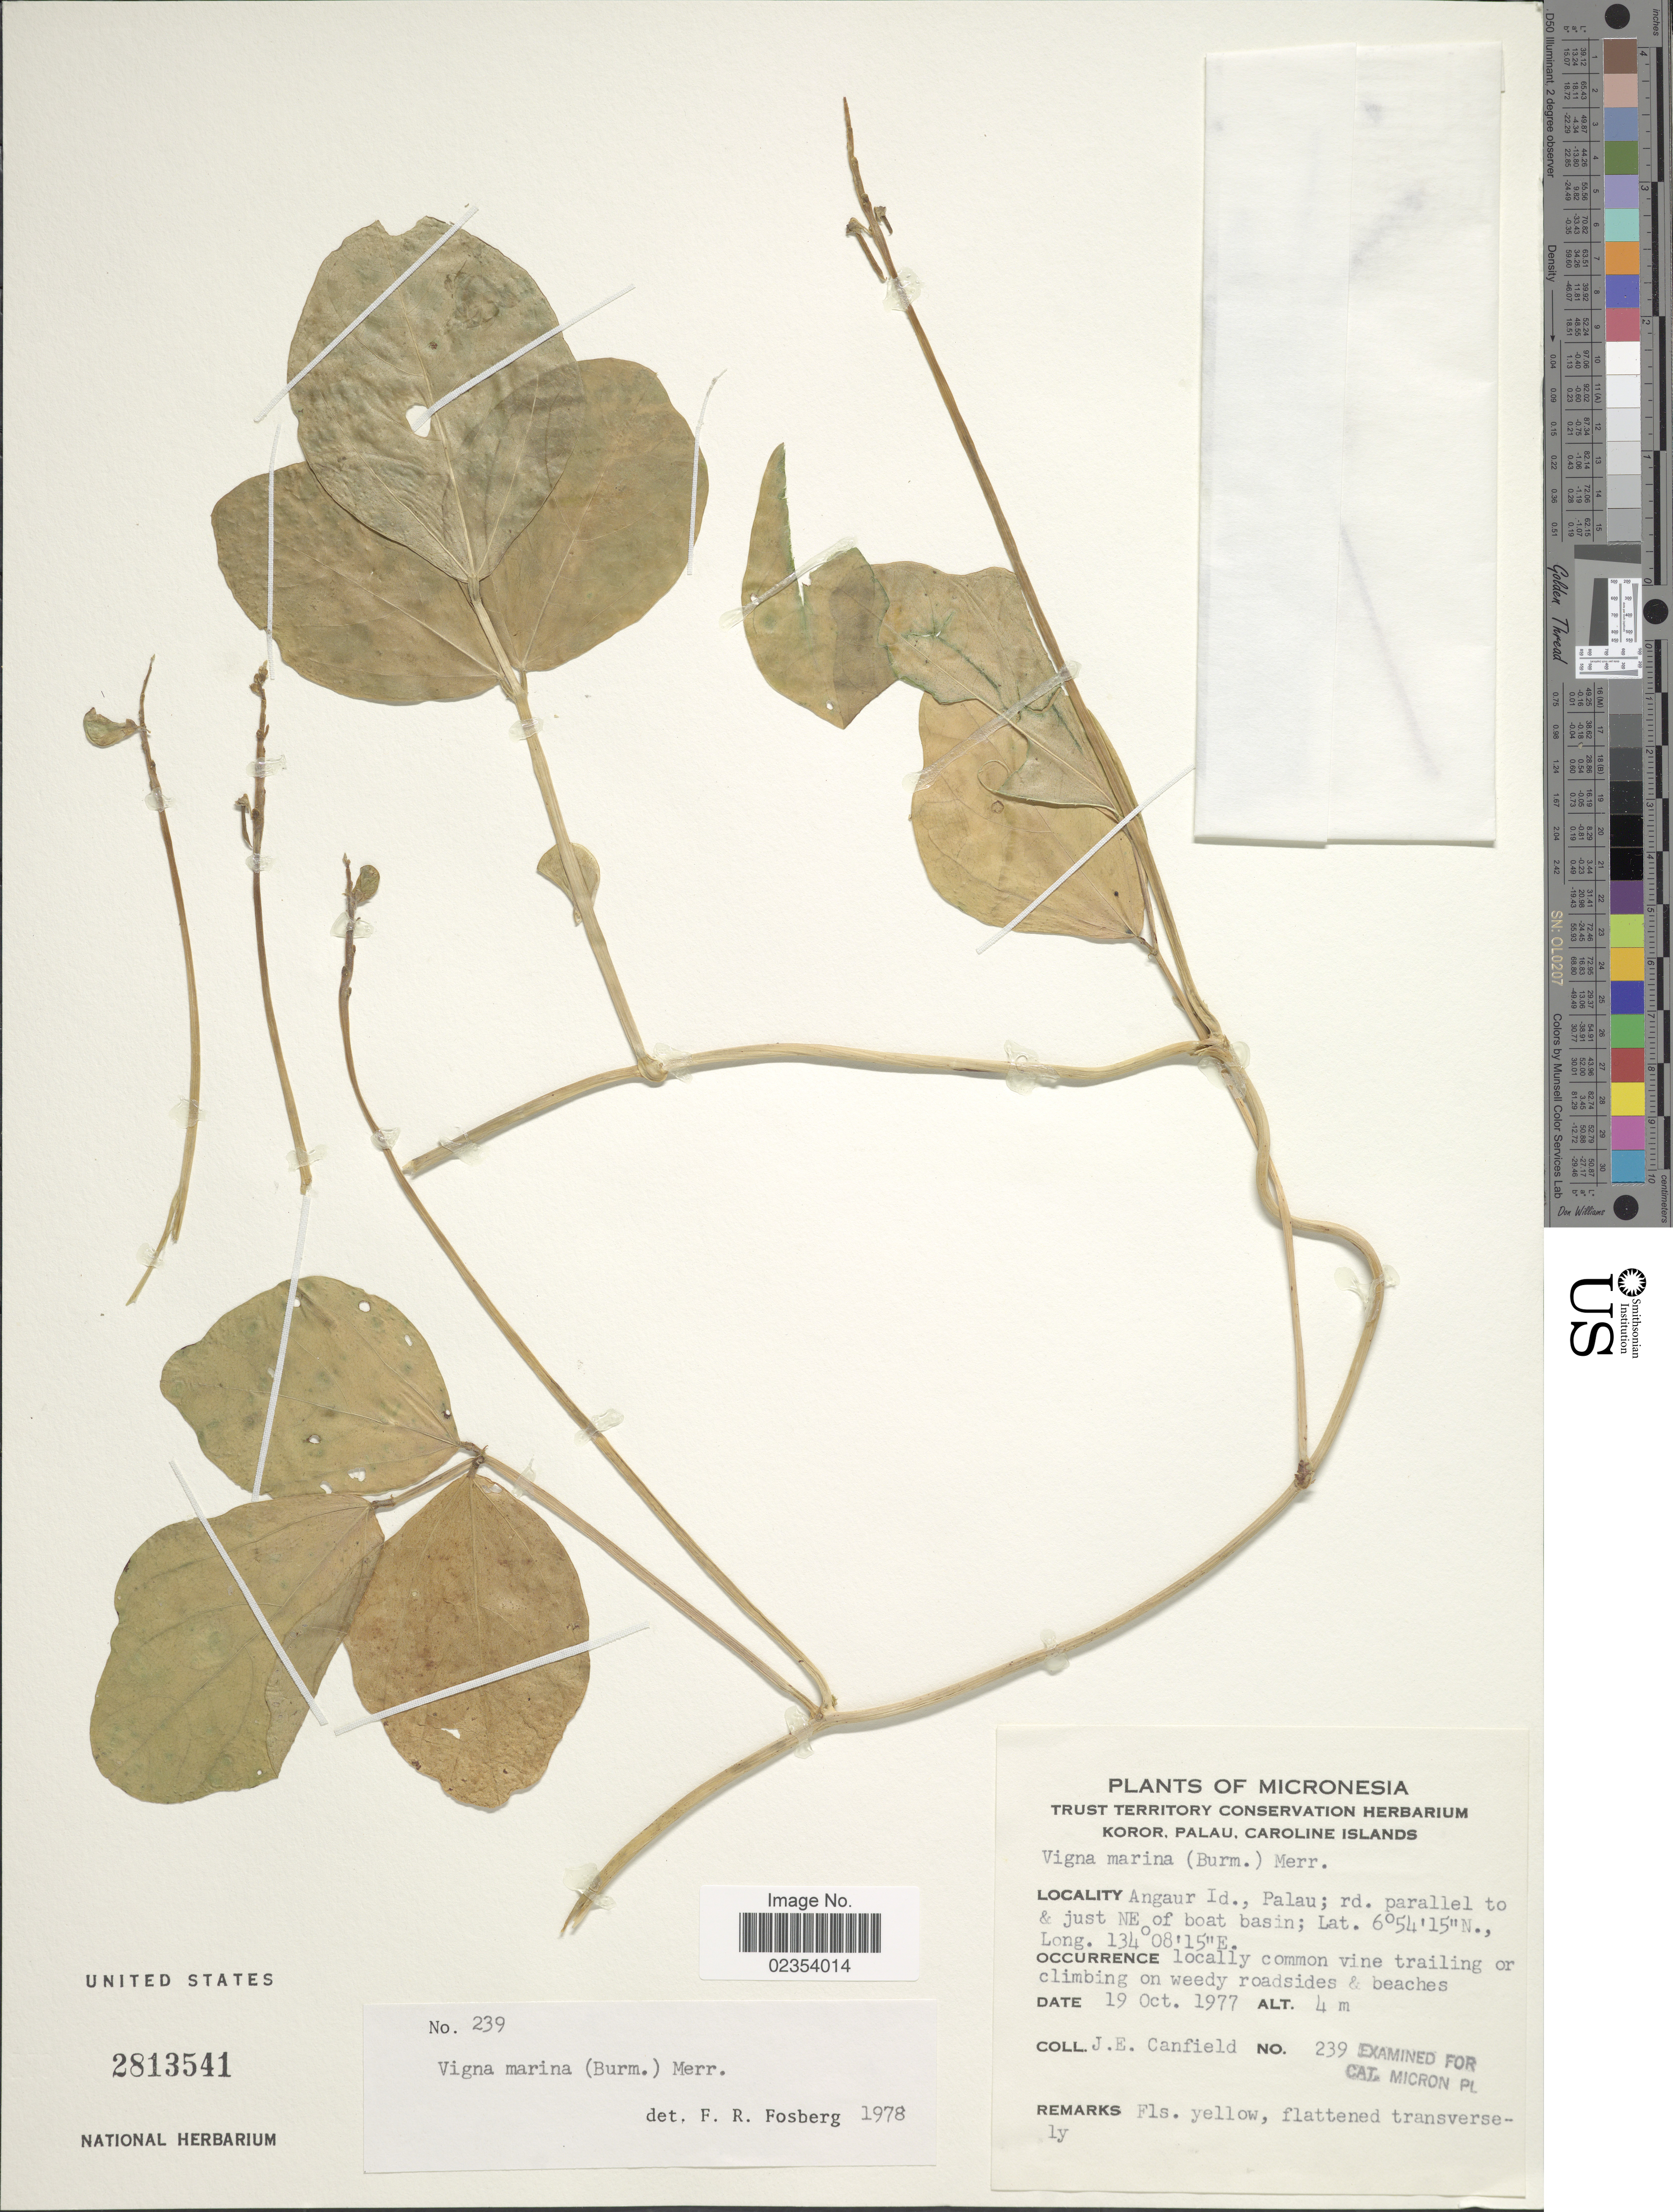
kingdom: Plantae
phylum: Tracheophyta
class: Magnoliopsida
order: Fabales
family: Fabaceae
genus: Vigna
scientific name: Vigna marina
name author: (Burm.) Merr.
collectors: J. E. Canfield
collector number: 239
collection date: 1977-10-19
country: Micronesia, Federated States of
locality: Angaur Id., Palau; rd. parallel to & just NE of boat basin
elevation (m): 4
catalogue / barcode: US 2813541